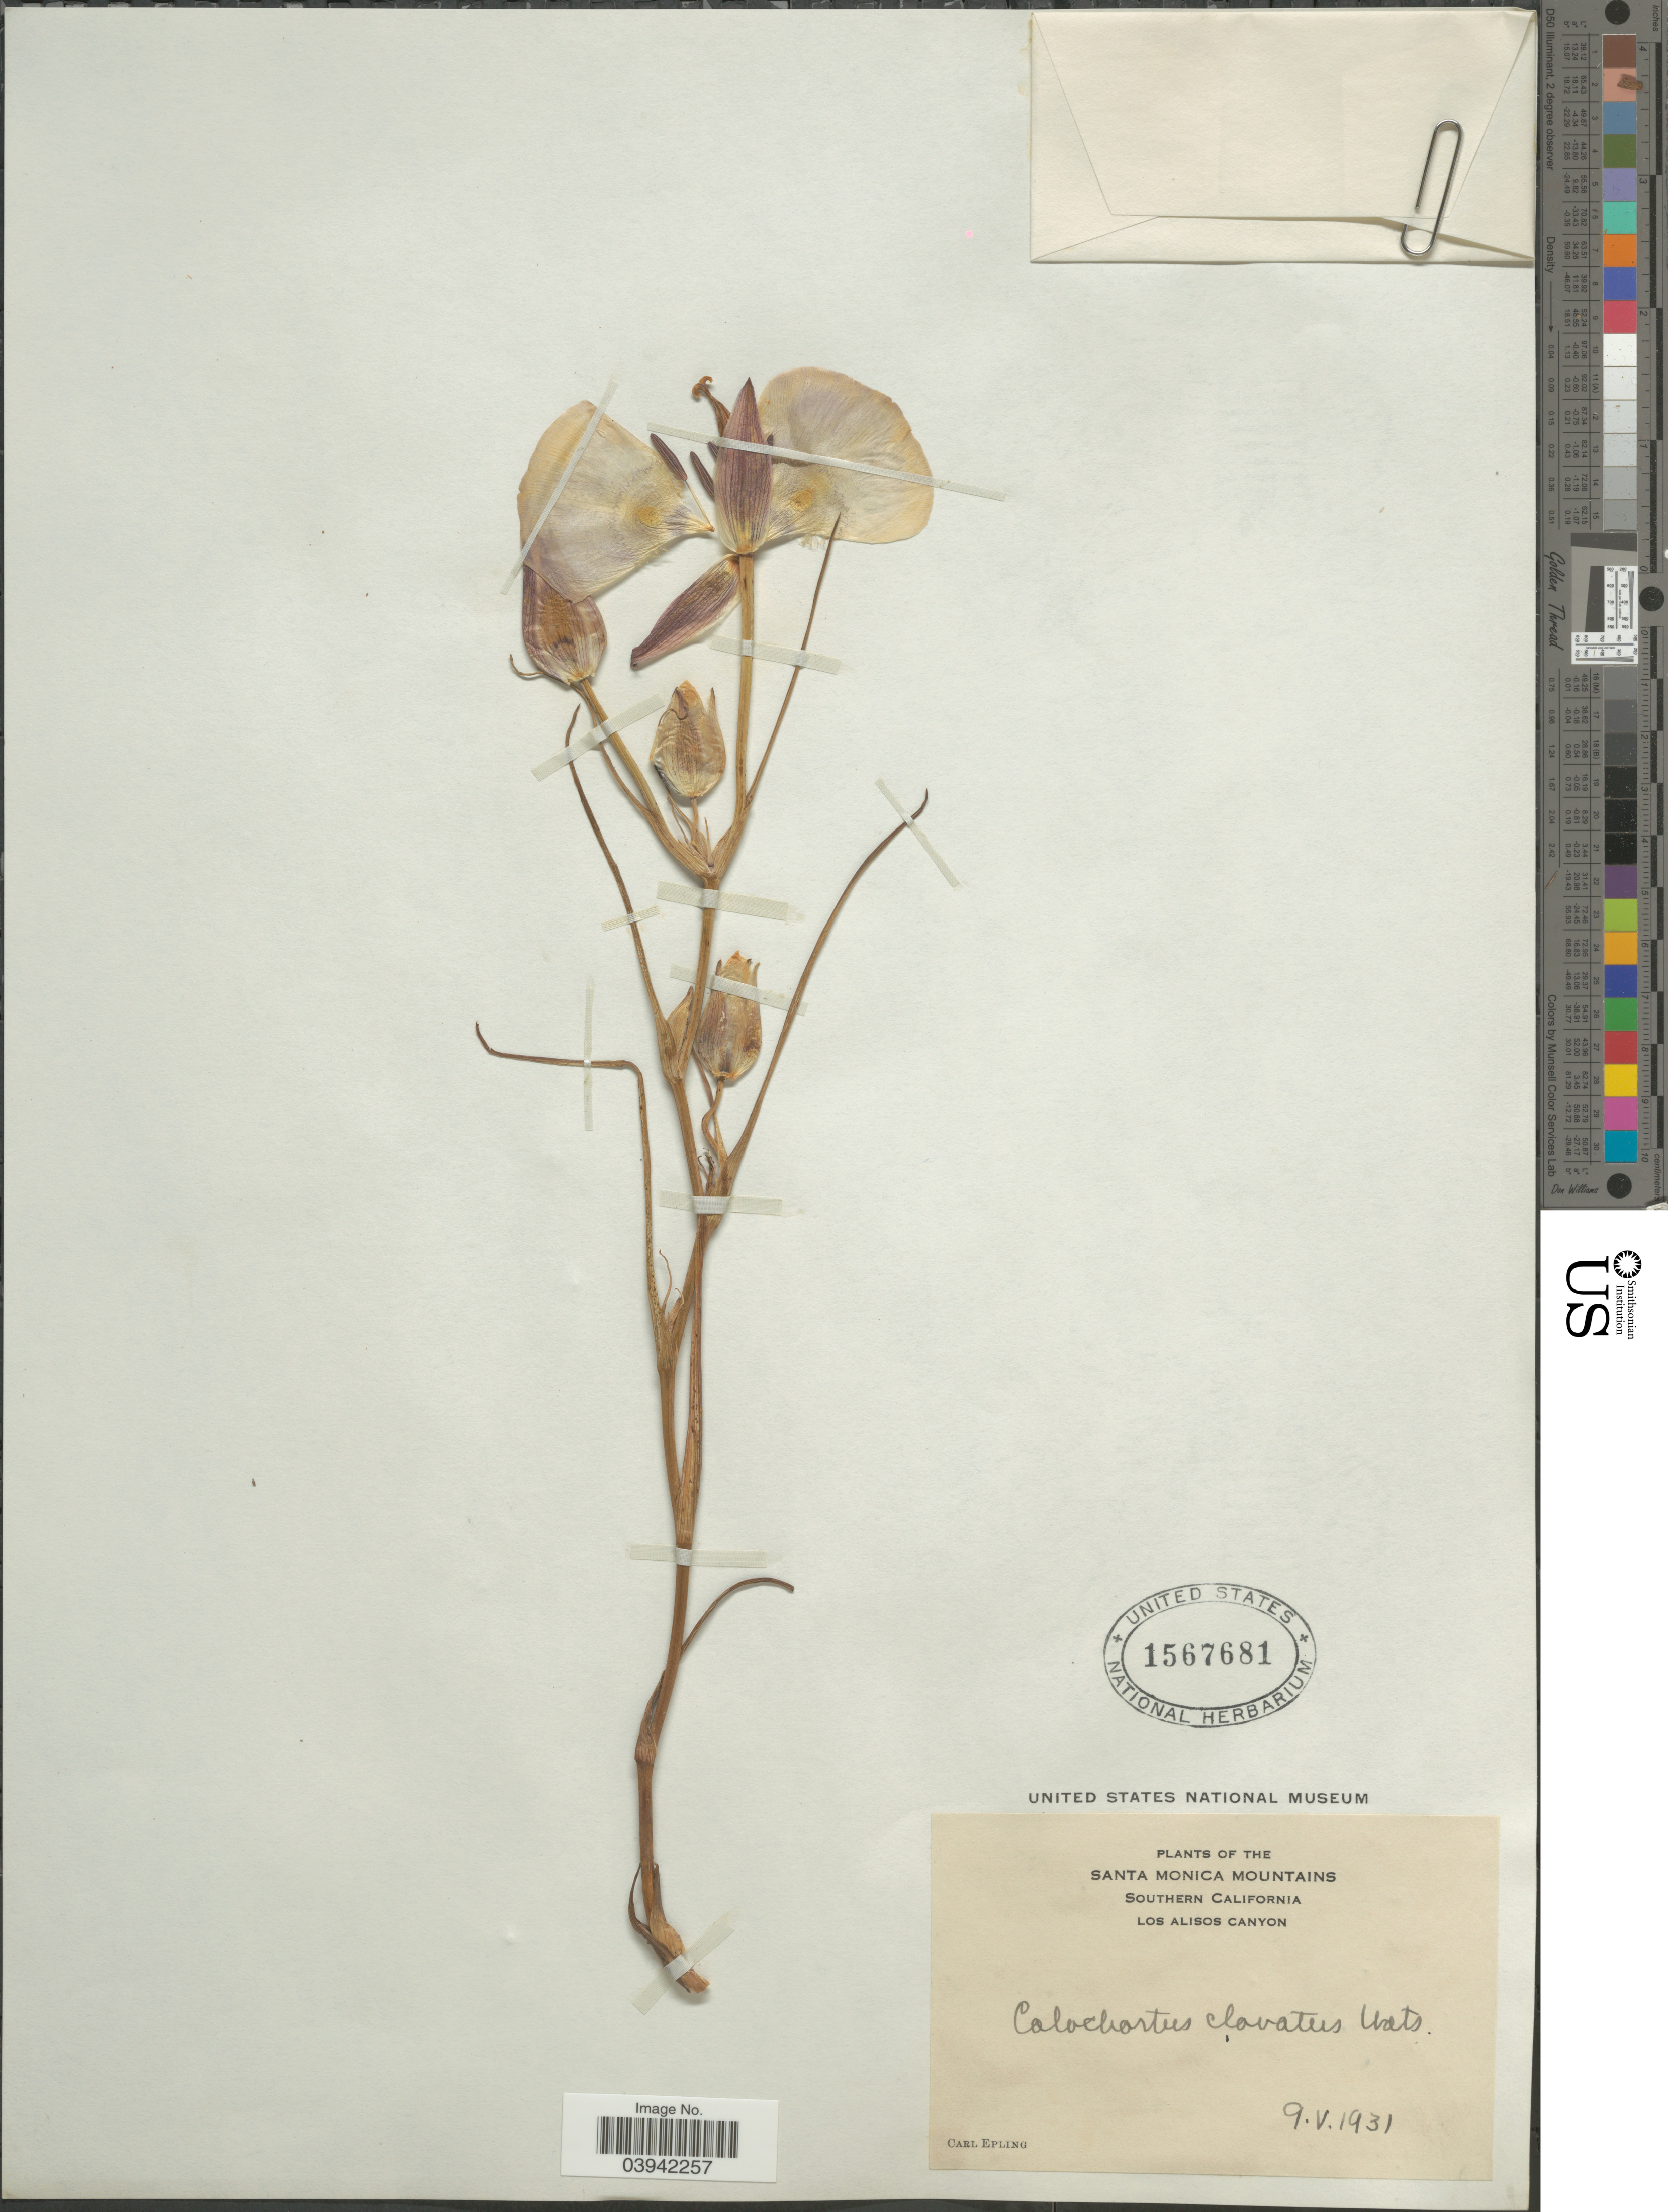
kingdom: Plantae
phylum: Tracheophyta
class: Liliopsida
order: Liliales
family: Liliaceae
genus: Calochortus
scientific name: Calochortus clavatus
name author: S. Watson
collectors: C. C. Epling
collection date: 1931-05-09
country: United States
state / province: California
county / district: Los Angeles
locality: Santa Monica Mountains. Southern California. Los Alisos Canyon.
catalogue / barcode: US 1567681